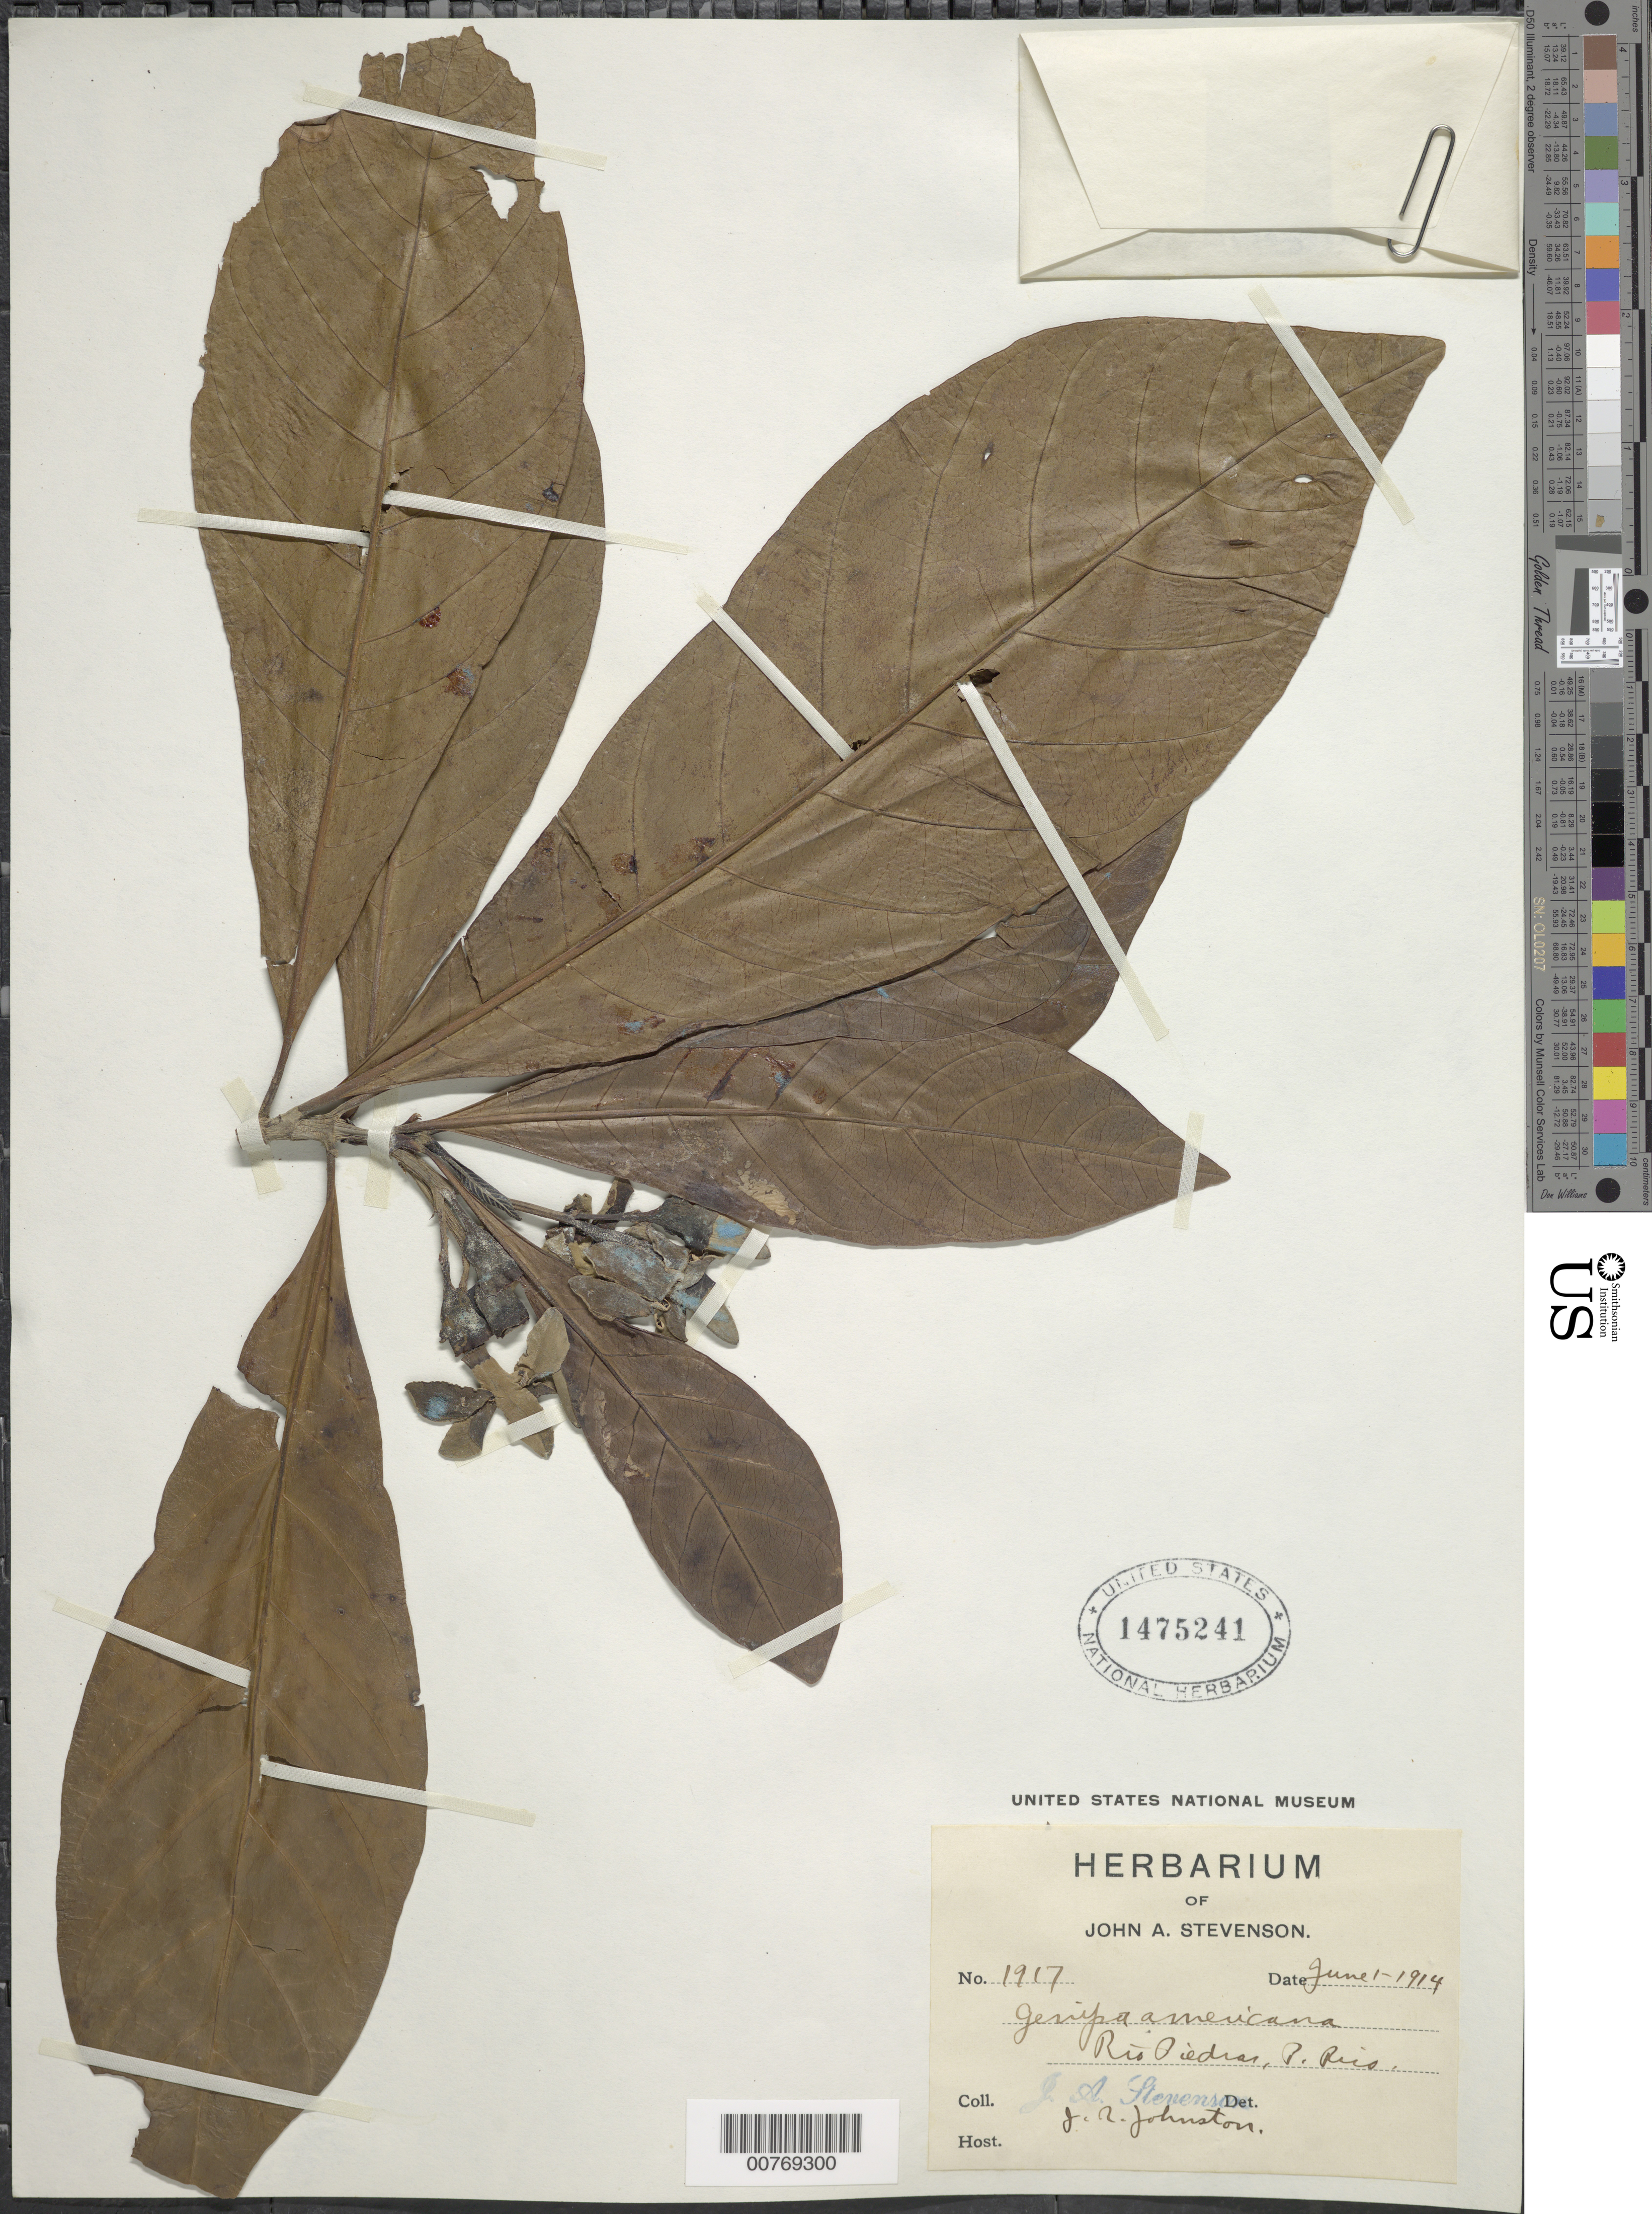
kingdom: Plantae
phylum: Tracheophyta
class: Magnoliopsida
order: Gentianales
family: Rubiaceae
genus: Genipa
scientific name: Genipa americana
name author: L.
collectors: J. Stevenson & J. Johnston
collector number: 1917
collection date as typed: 01 Jun 1914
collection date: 1914-06-01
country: Puerto Rico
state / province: San Juan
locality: Río Piedras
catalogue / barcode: US 1475241